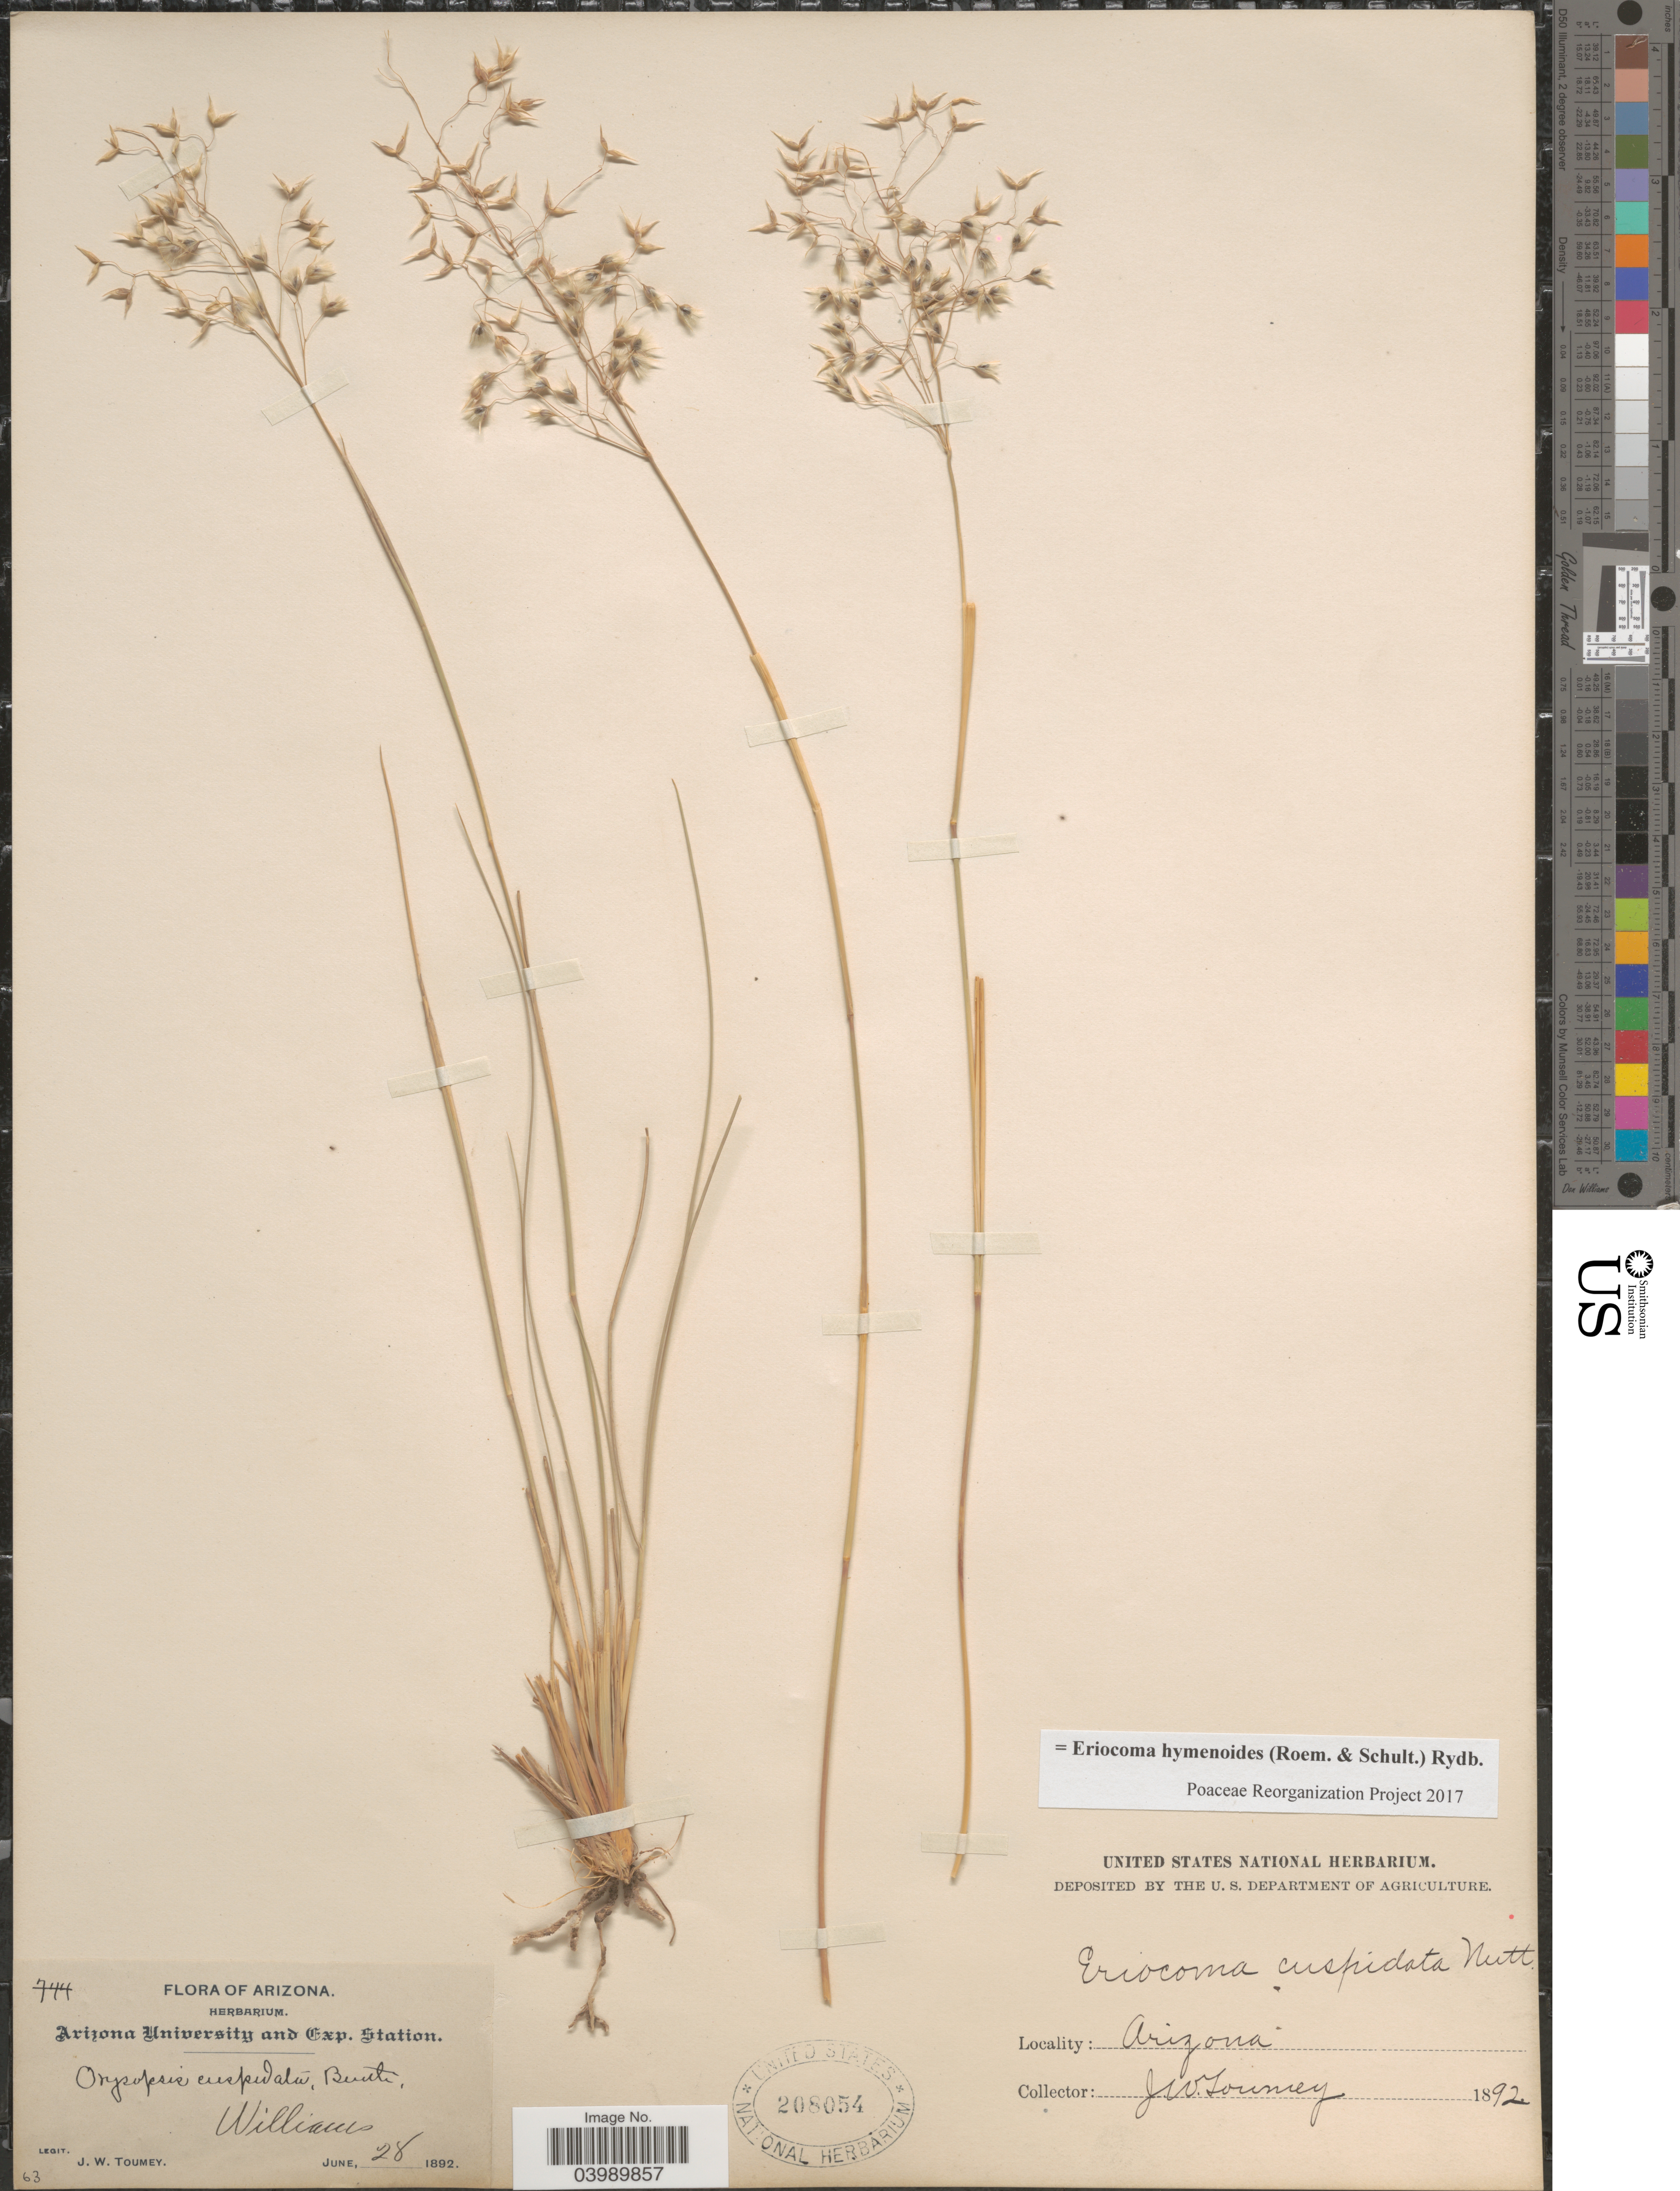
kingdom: Plantae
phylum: Tracheophyta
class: Liliopsida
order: Poales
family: Poaceae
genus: Eriocoma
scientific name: Eriocoma hymenoides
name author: (Roem. & Schult.) Rydb.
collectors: J. W. Toumey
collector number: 63*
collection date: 1892-06-28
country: United States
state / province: Arizona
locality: Williams.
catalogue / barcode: US 208054